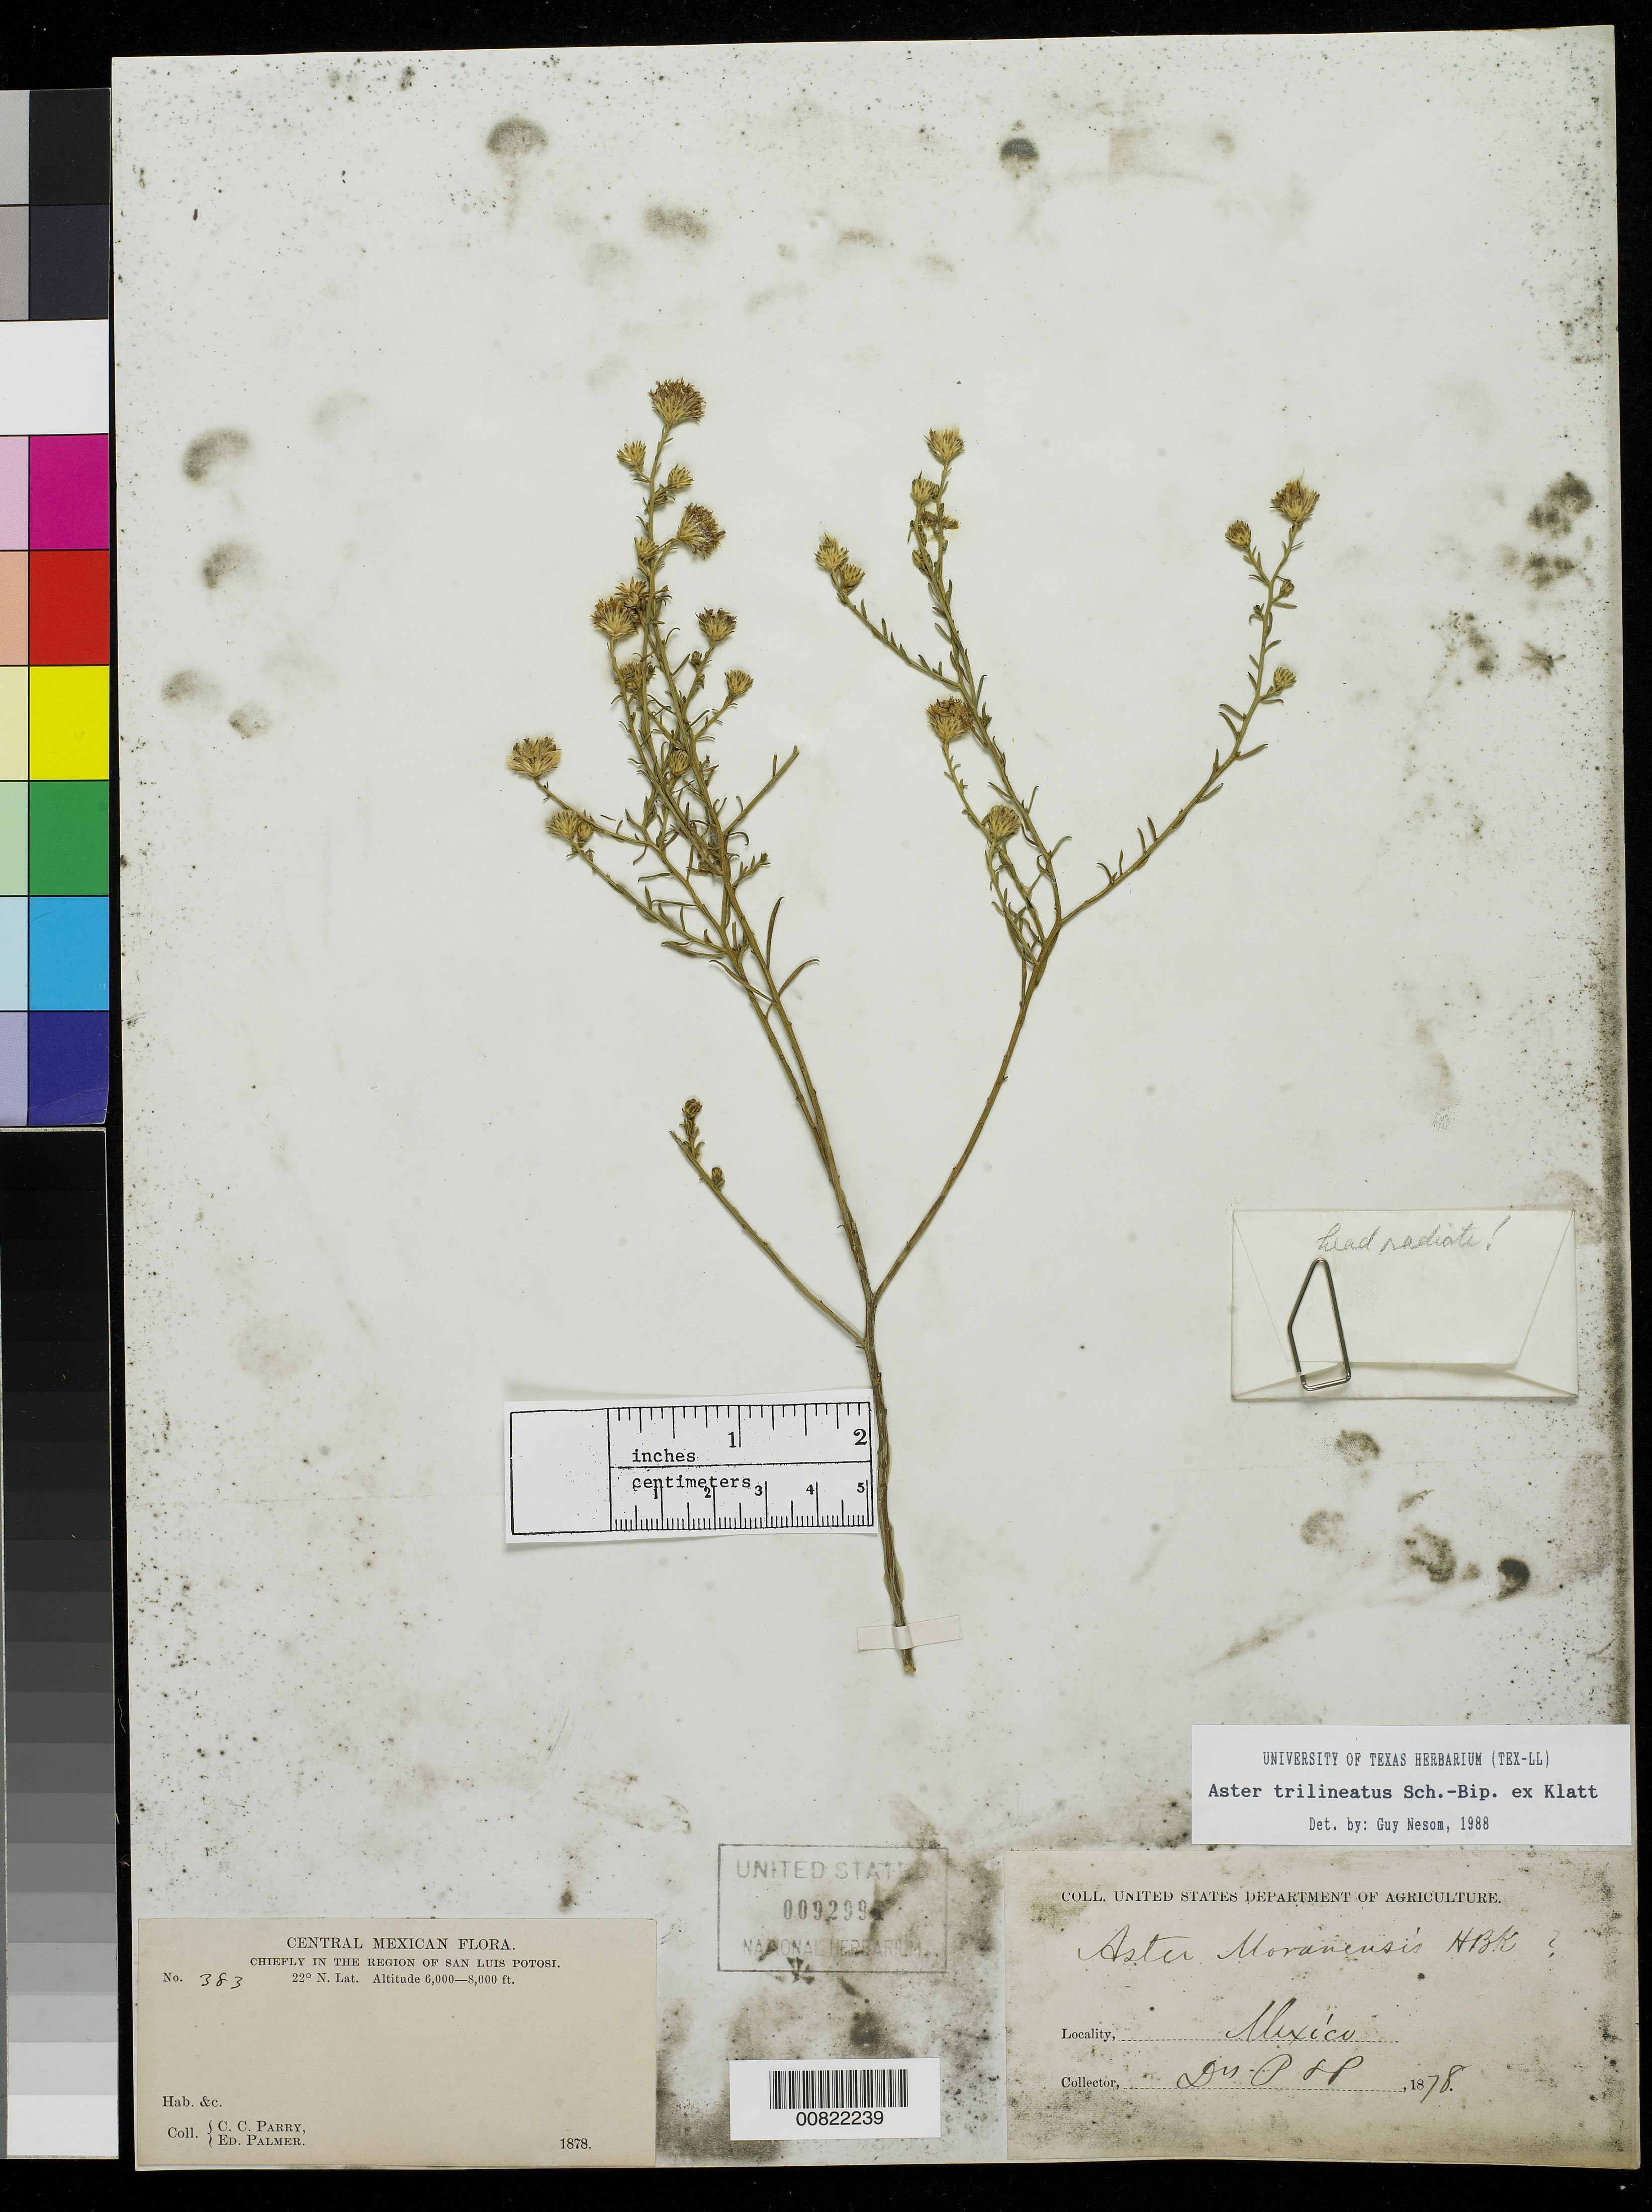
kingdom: Plantae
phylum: Tracheophyta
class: Magnoliopsida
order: Asterales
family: Asteraceae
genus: Symphyotrichum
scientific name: Symphyotrichum trilineatum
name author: (Sch. Bip. ex Klatt) G.L. Nesom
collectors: C. C. Parry & E. Palmer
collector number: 383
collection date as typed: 1878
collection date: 1878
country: Mexico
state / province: San Luis Potosí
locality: Chiefly in the region of San Luis Potosí.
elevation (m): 1829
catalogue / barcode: US 92991